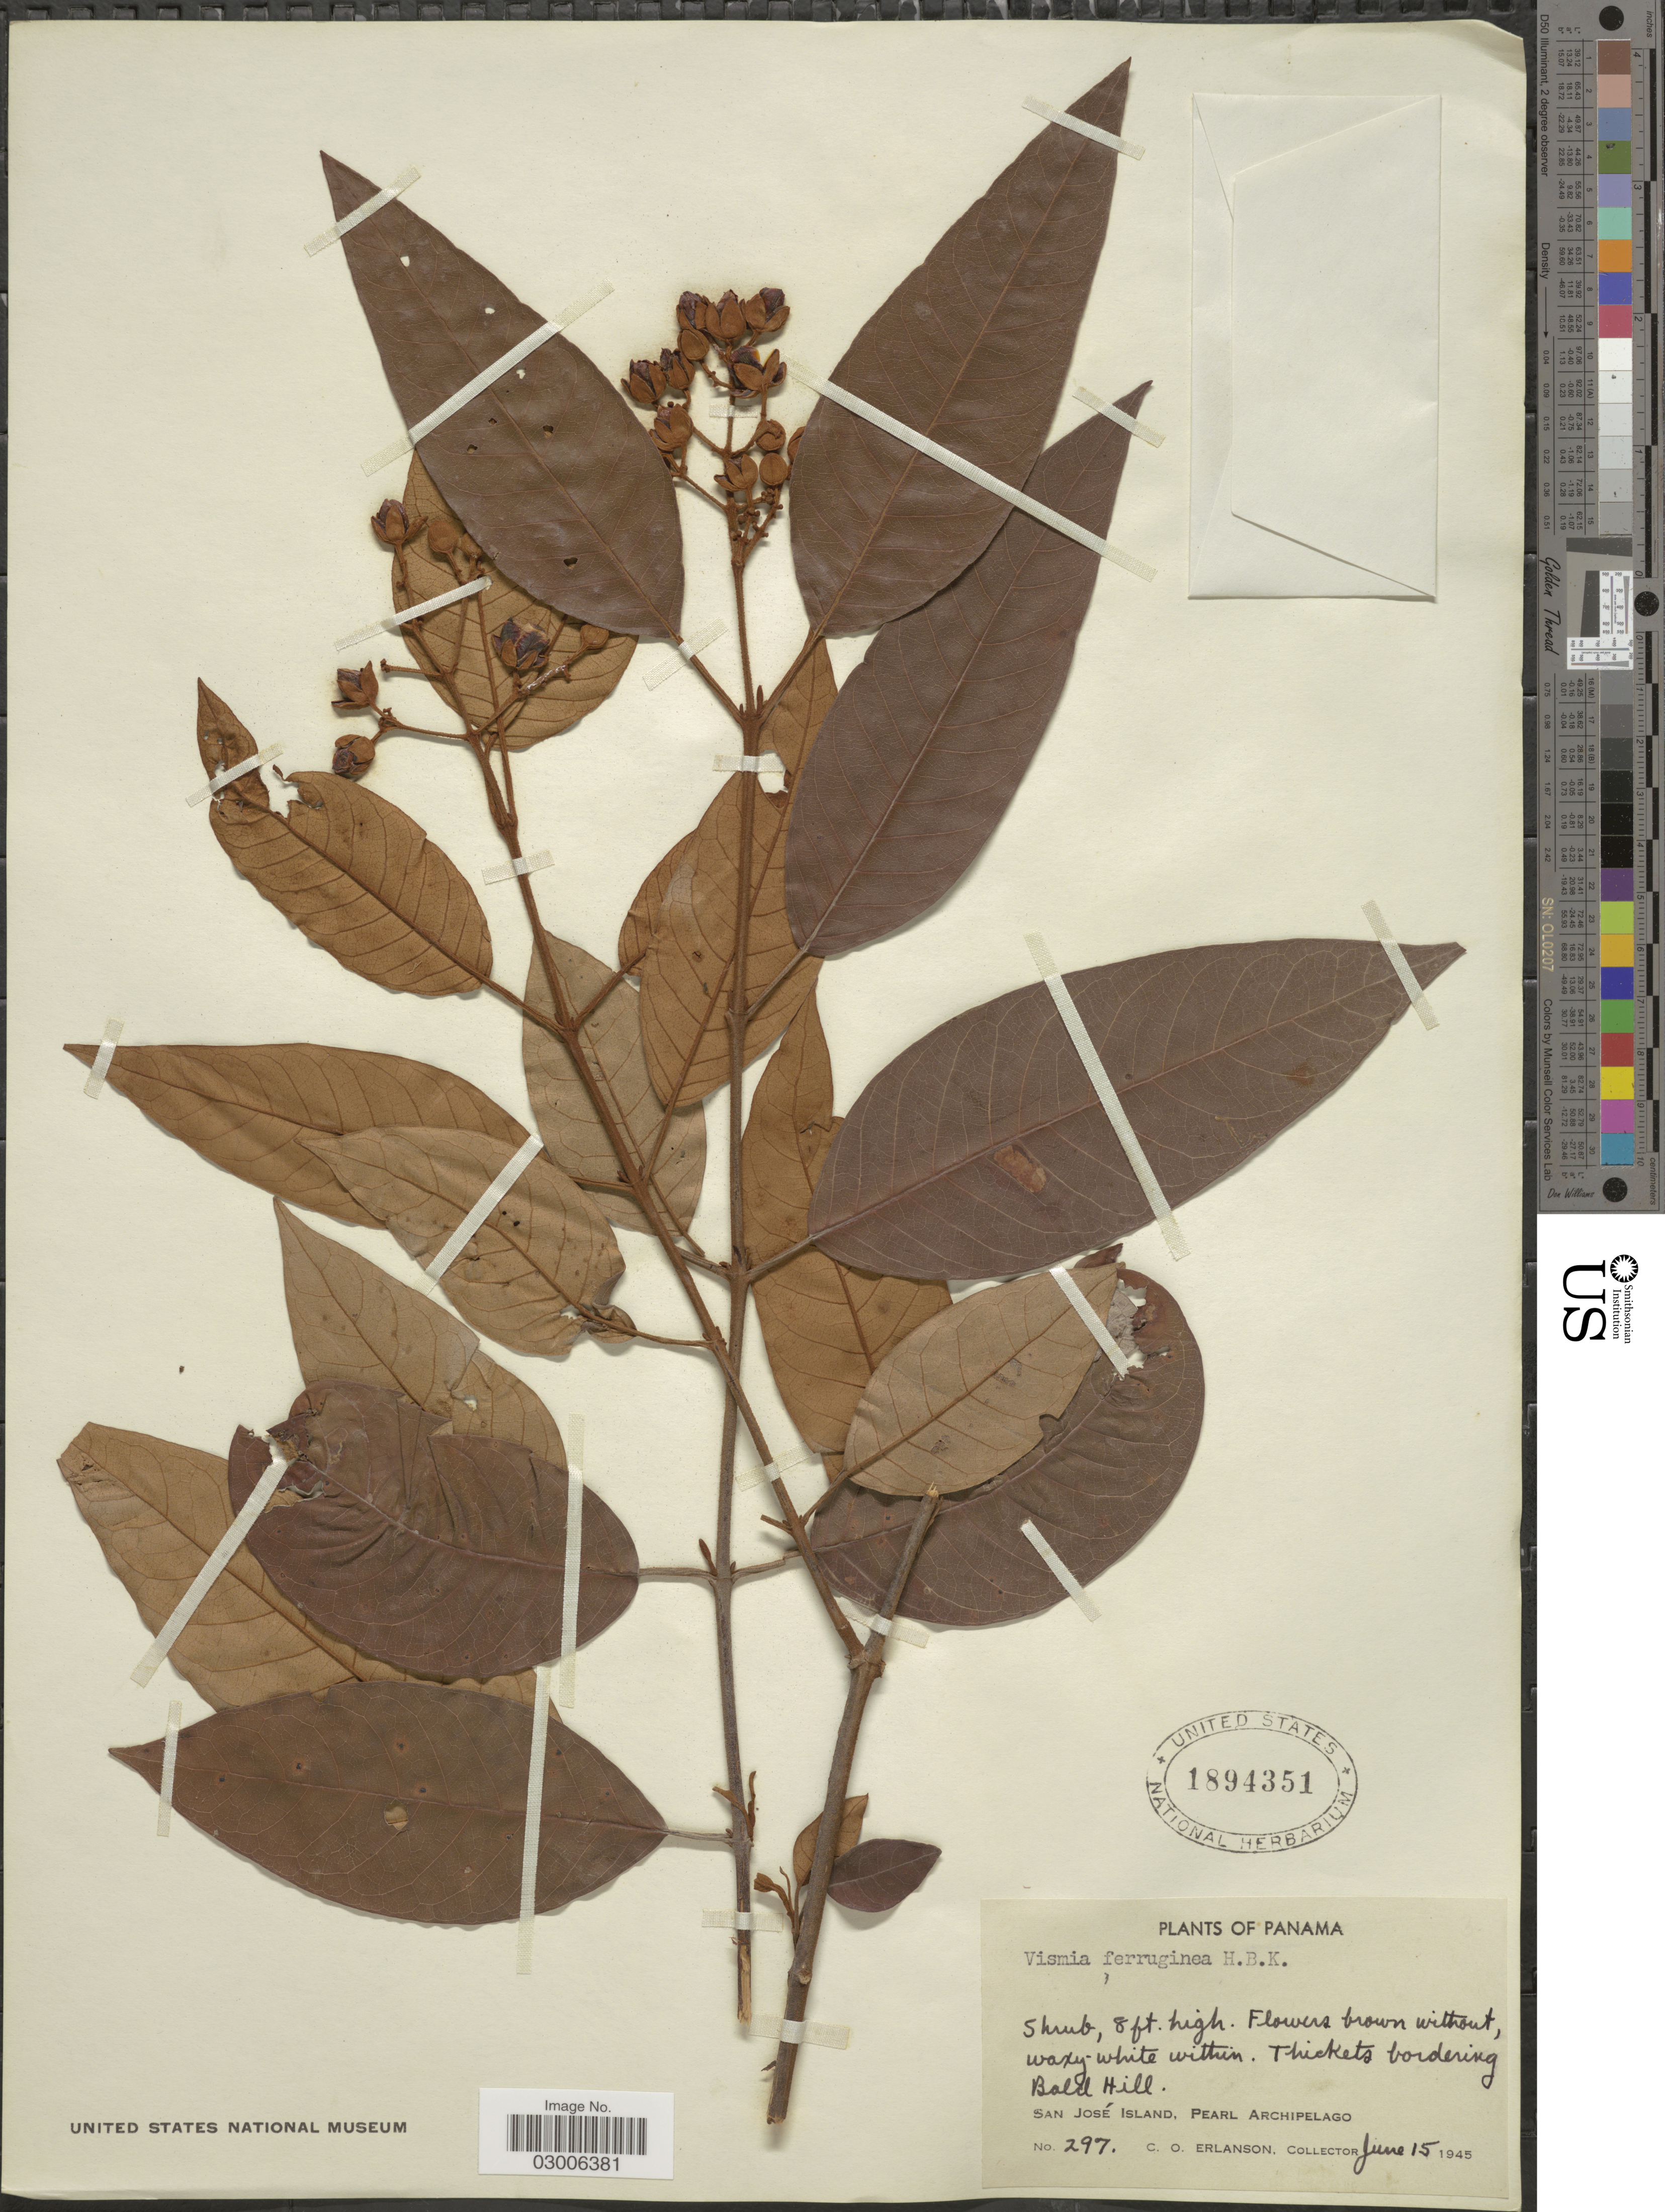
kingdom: Plantae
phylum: Tracheophyta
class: Magnoliopsida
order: Malpighiales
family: Hypericaceae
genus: Vismia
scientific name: Vismia sp.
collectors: C. O. Erlanson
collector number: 297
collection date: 1945-06-15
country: Panama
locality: Thickets bordering Bald Hill. San José Island, Pearl Archipelago.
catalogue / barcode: US 1894351